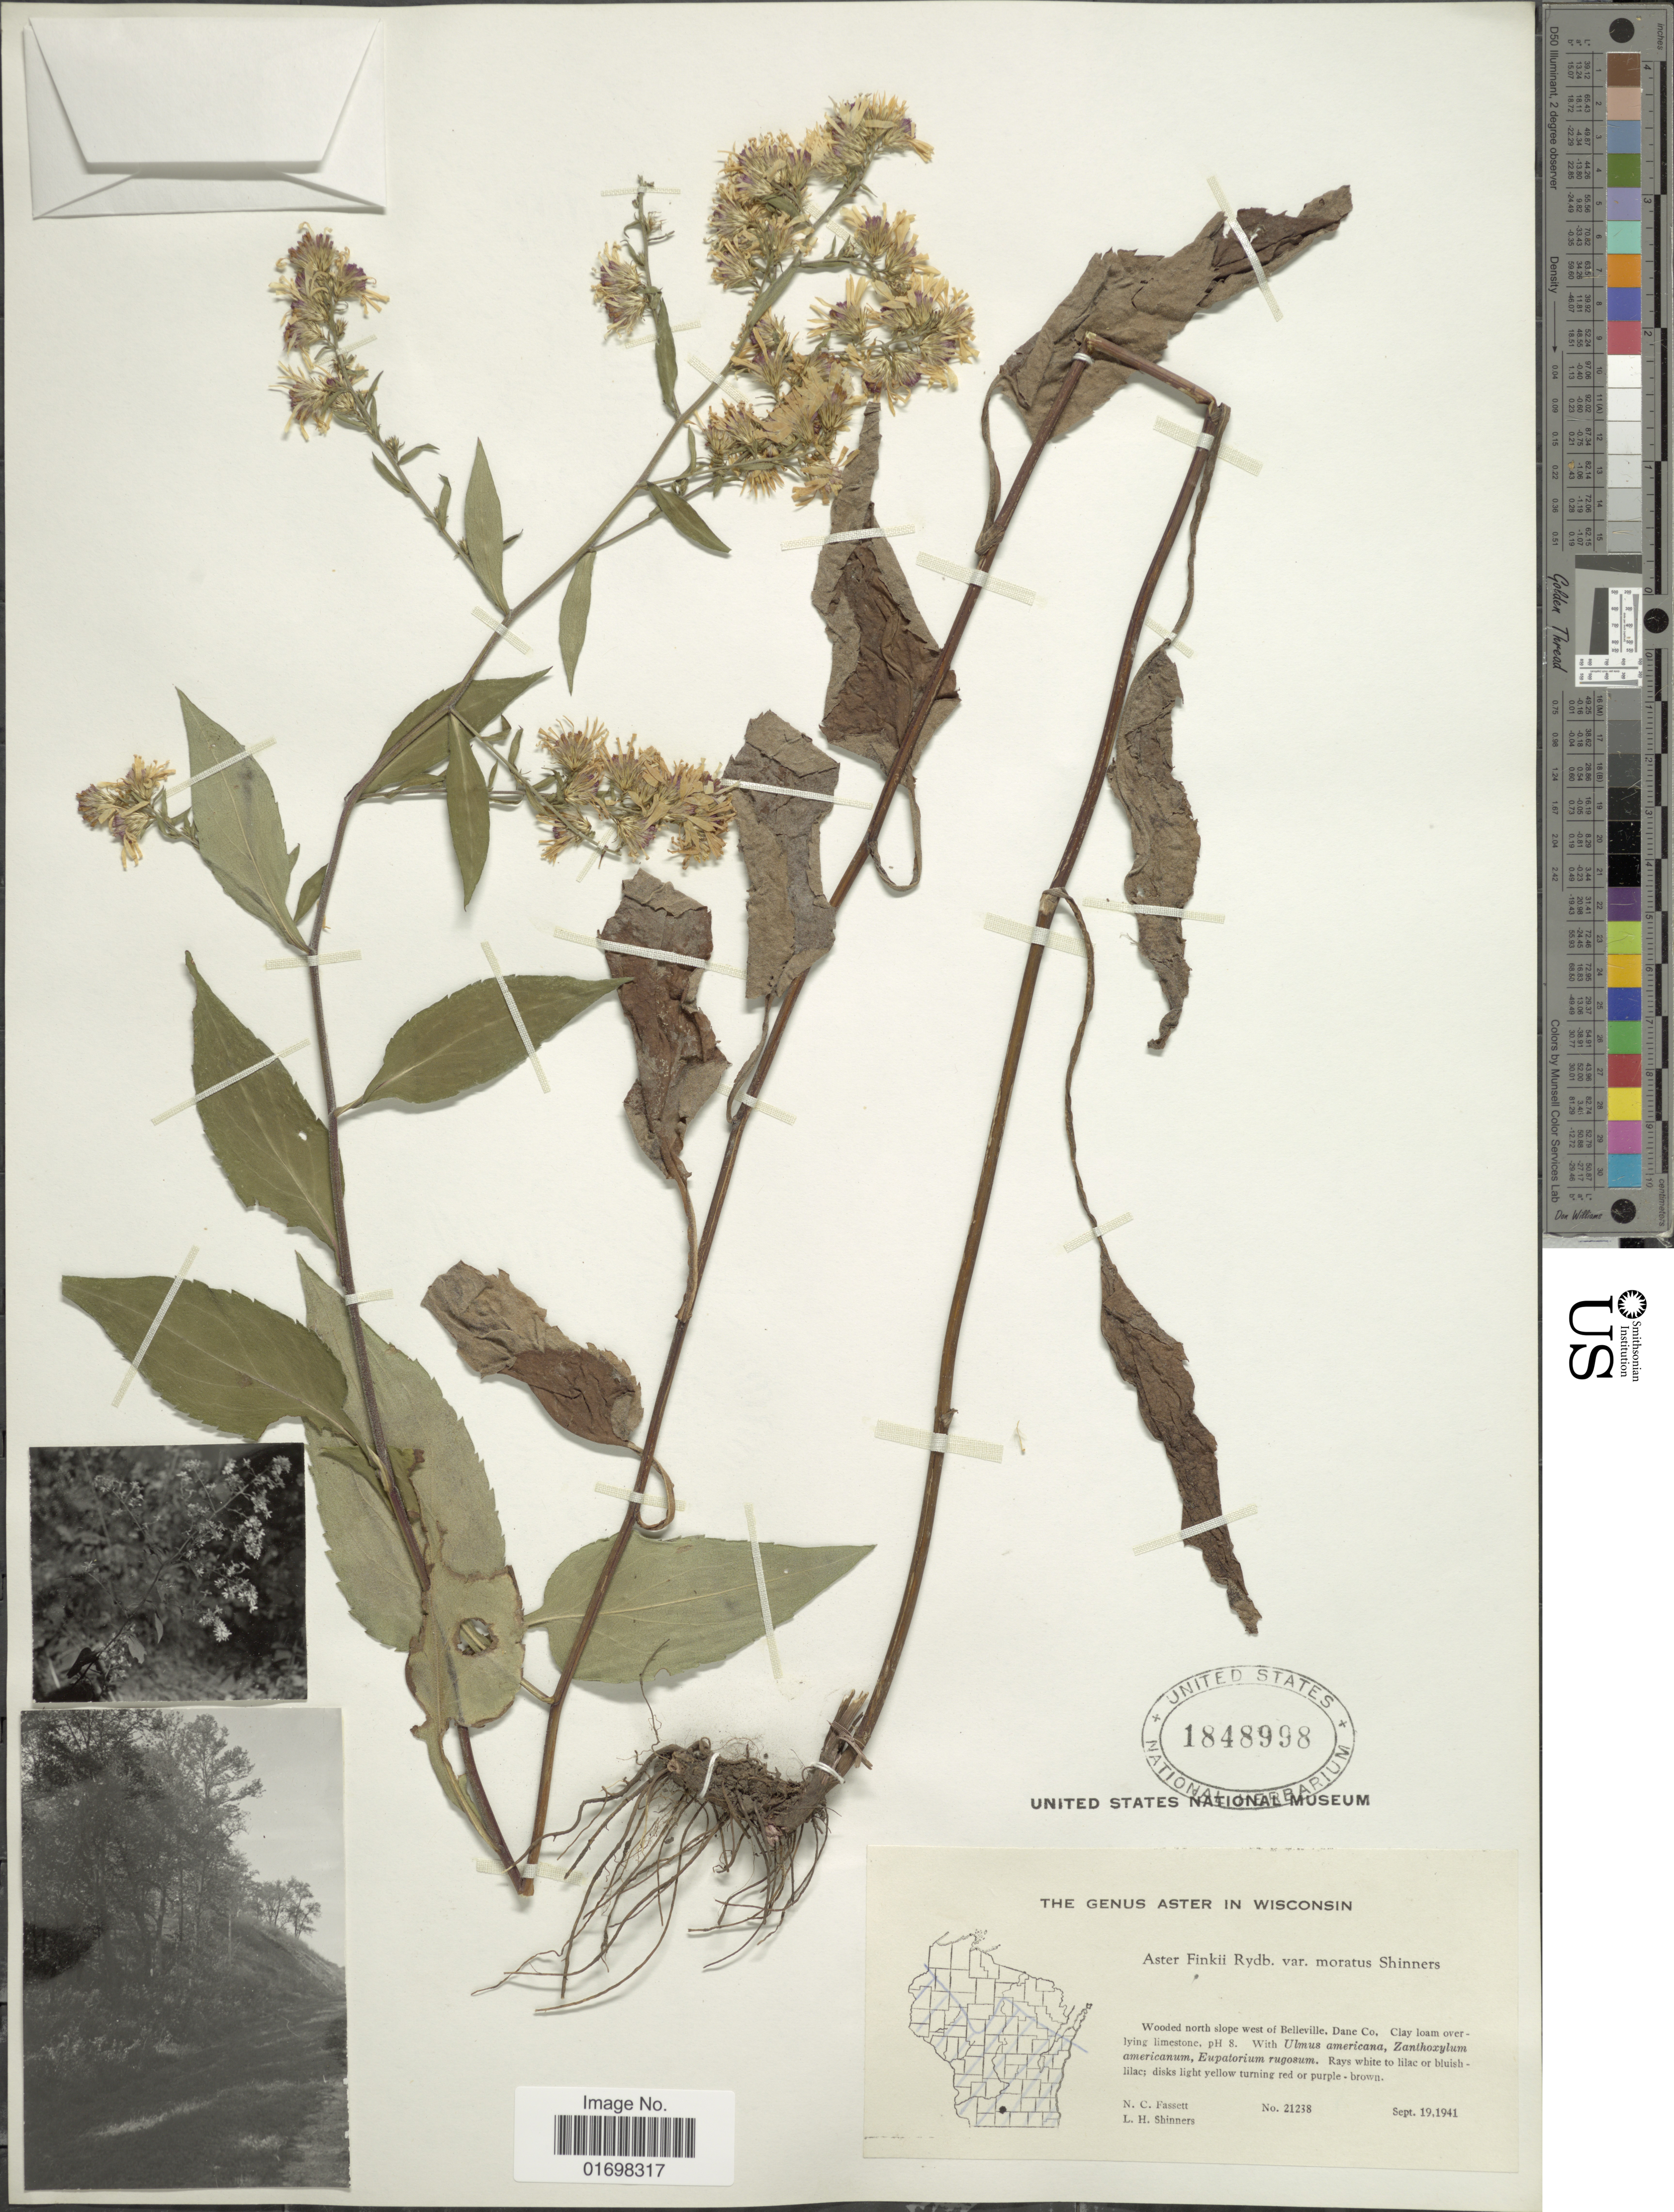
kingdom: Plantae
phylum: Tracheophyta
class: Magnoliopsida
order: Asterales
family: Asteraceae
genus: Symphyotrichum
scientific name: Symphyotrichum cordifolium var. moratum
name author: (Shinners) G.L. Nesom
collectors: N. C. Fassett & L. H. Shinners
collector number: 21238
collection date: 1941-09-19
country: United States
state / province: Wisconsin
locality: Wooded north slope west of Belleville, Dane Co.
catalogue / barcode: US 1848998